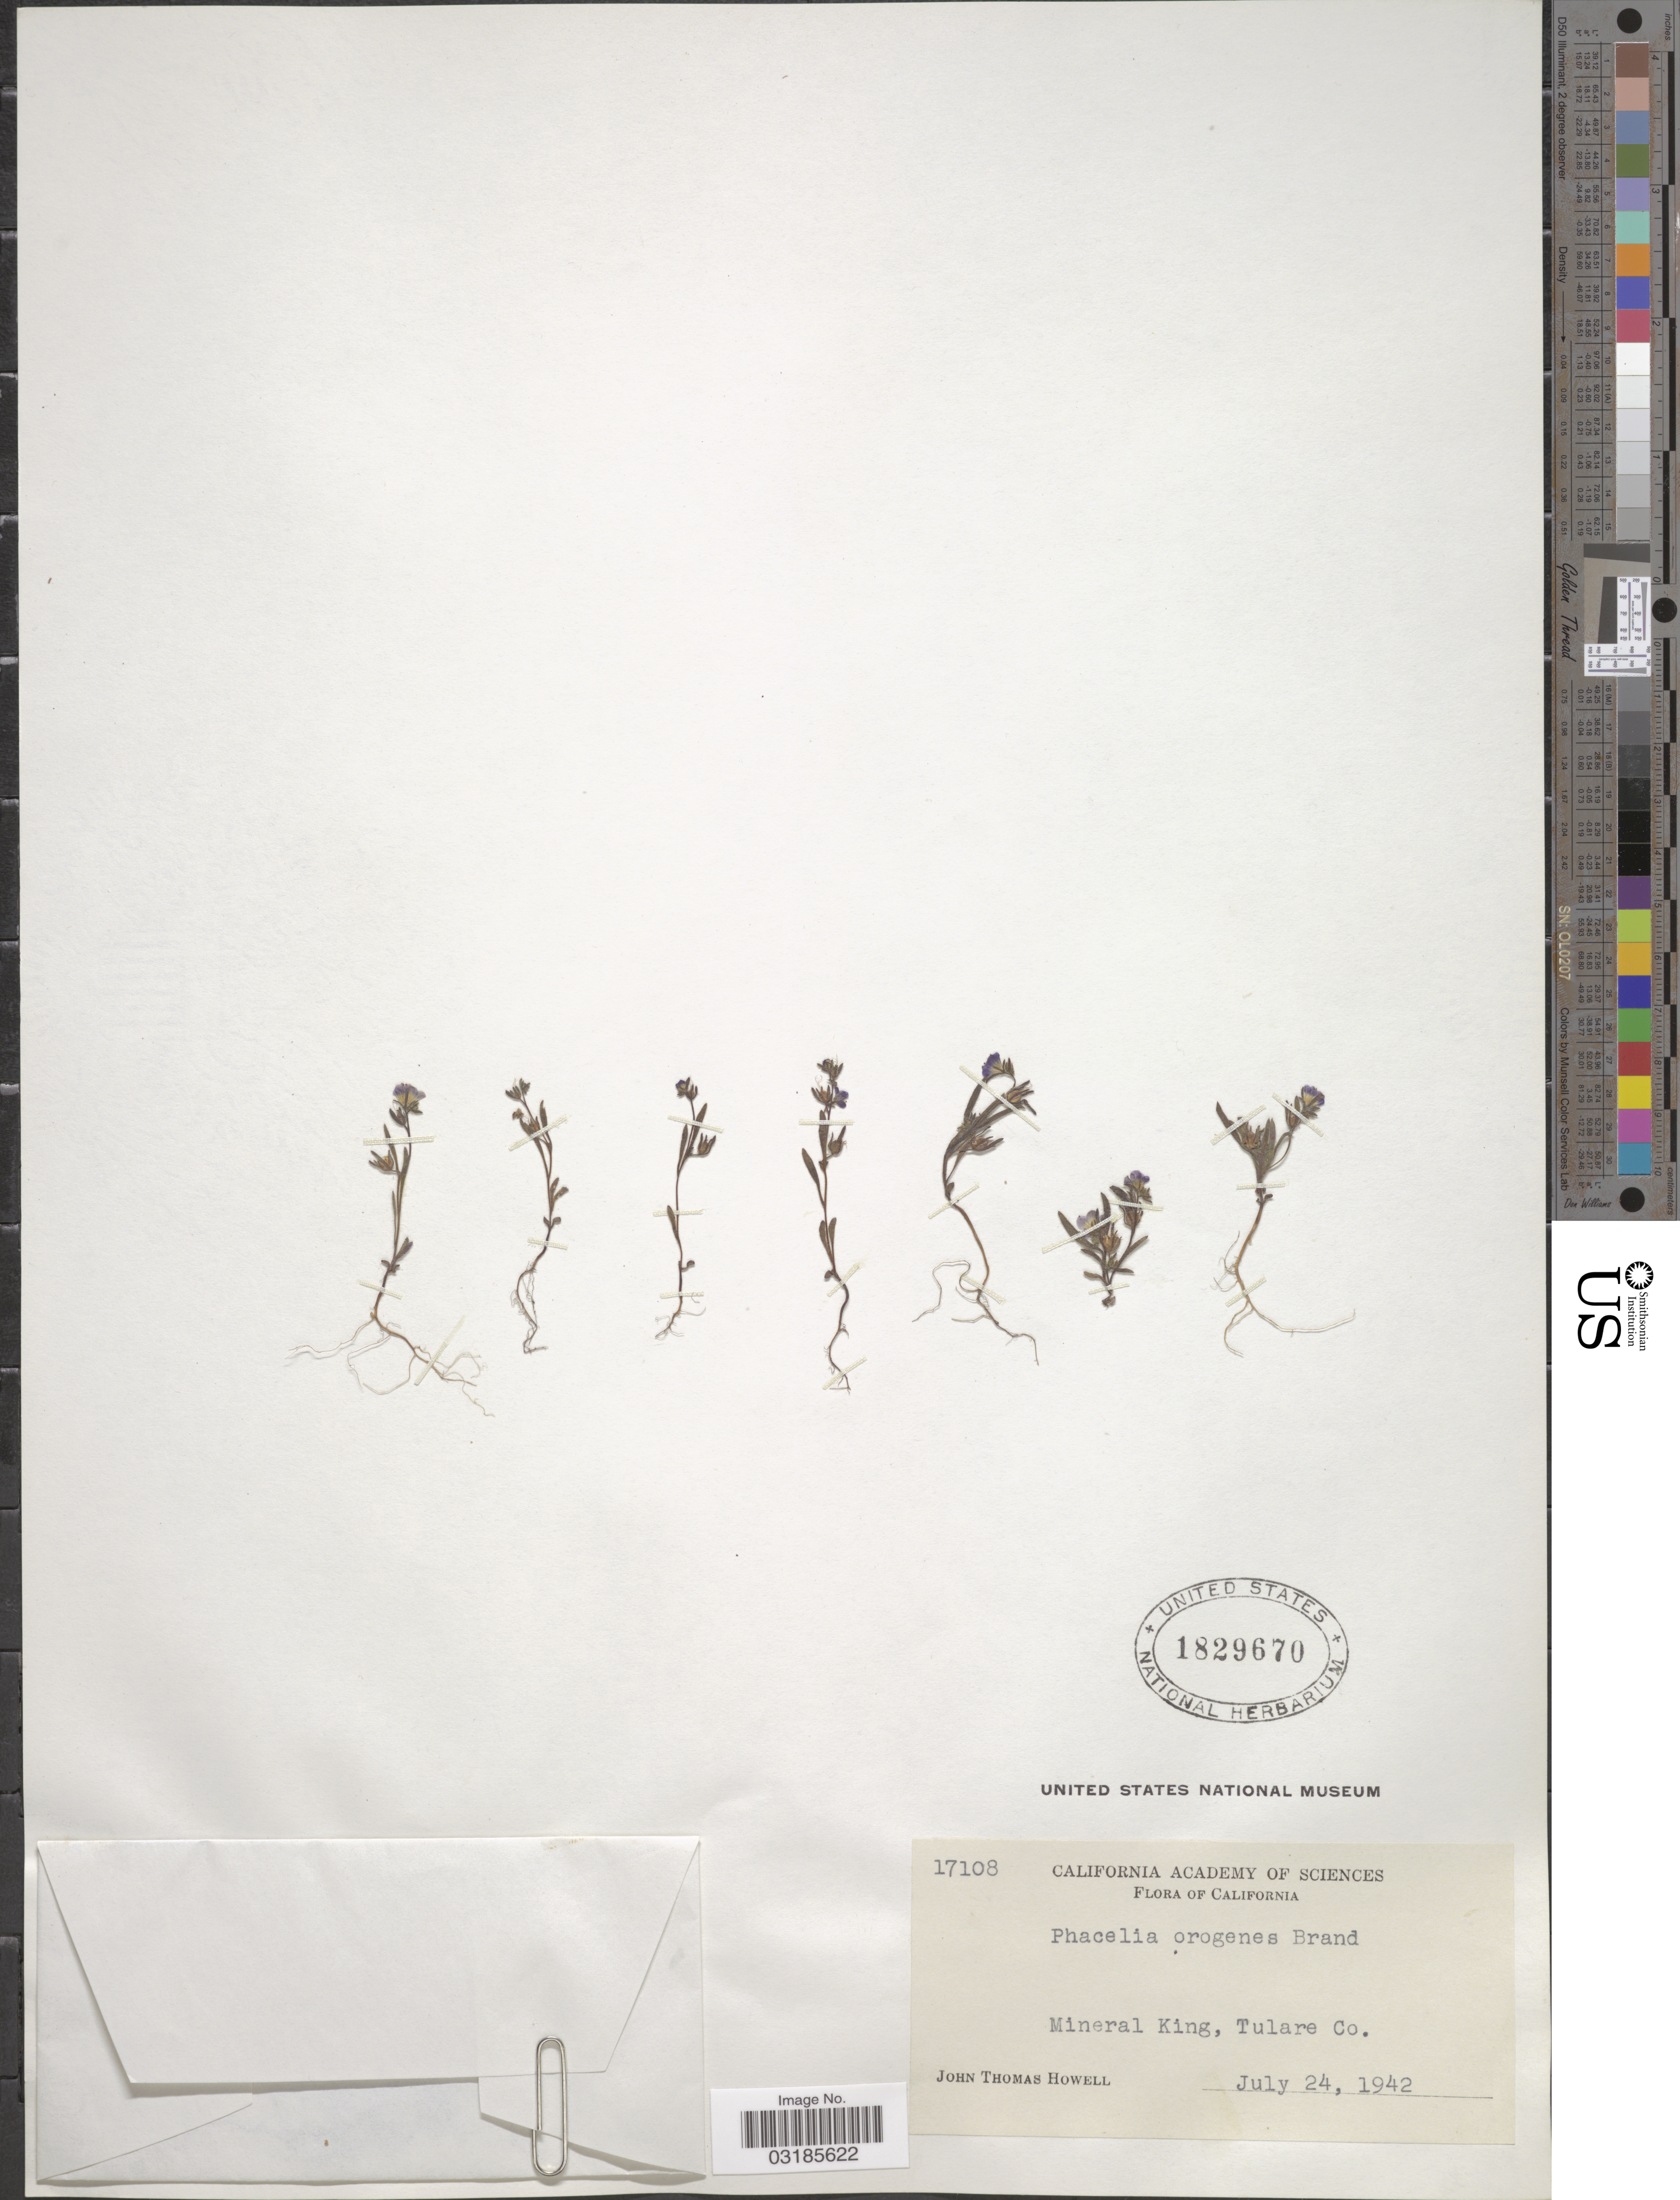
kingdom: Plantae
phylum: Tracheophyta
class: Magnoliopsida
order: Boraginales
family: Hydrophyllaceae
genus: Phacelia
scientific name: Phacelia orogenes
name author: Brand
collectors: J. T. Howell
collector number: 17108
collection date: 1942-07-24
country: United States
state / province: California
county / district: Tulare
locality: Mineral King, Tulare Co.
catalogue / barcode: US 1829670